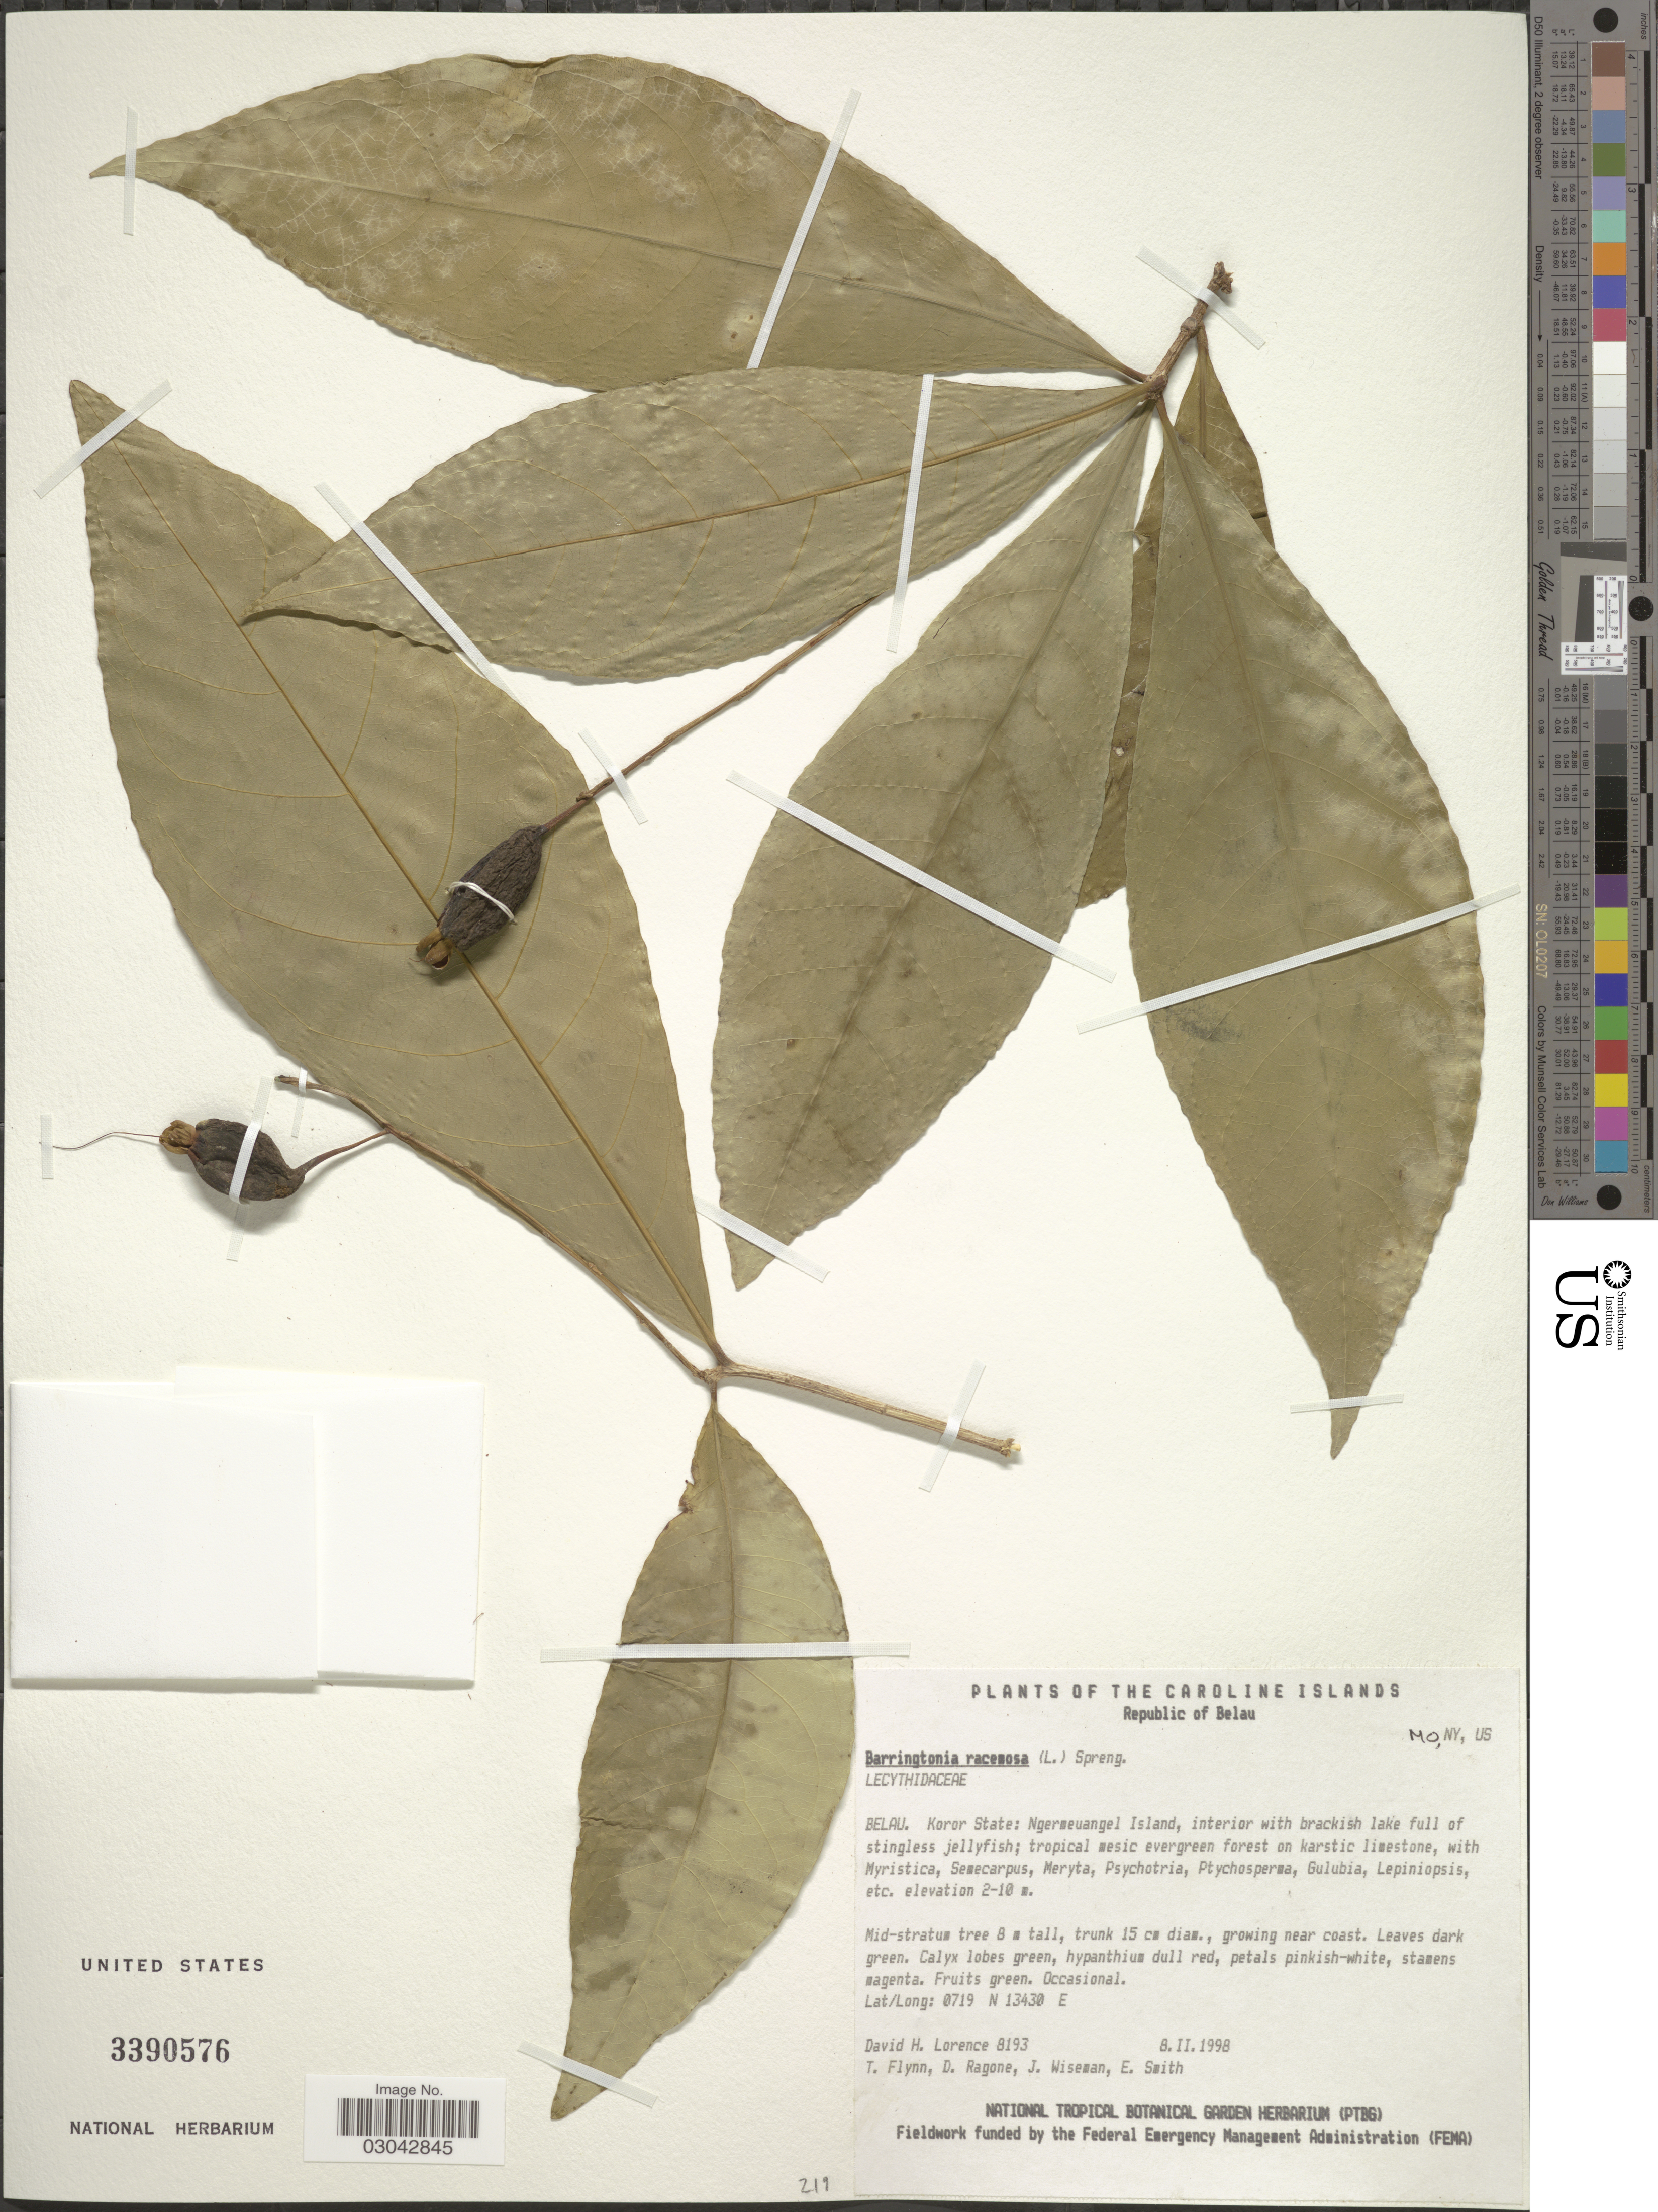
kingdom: Plantae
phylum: Tracheophyta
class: Magnoliopsida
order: Ericales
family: Lecythidaceae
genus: Barringtonia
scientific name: Barringtonia racemosa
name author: (L.) Spreng.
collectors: D. Lorence, T. Flynn, D. Ragone, J. Wiseman & E. Smith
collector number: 8193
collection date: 1998-02-08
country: Palau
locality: Caroline Islands. Republic of Belau. Belau. Koror State: Ngermeuangel Island.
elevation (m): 2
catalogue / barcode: US 3390576